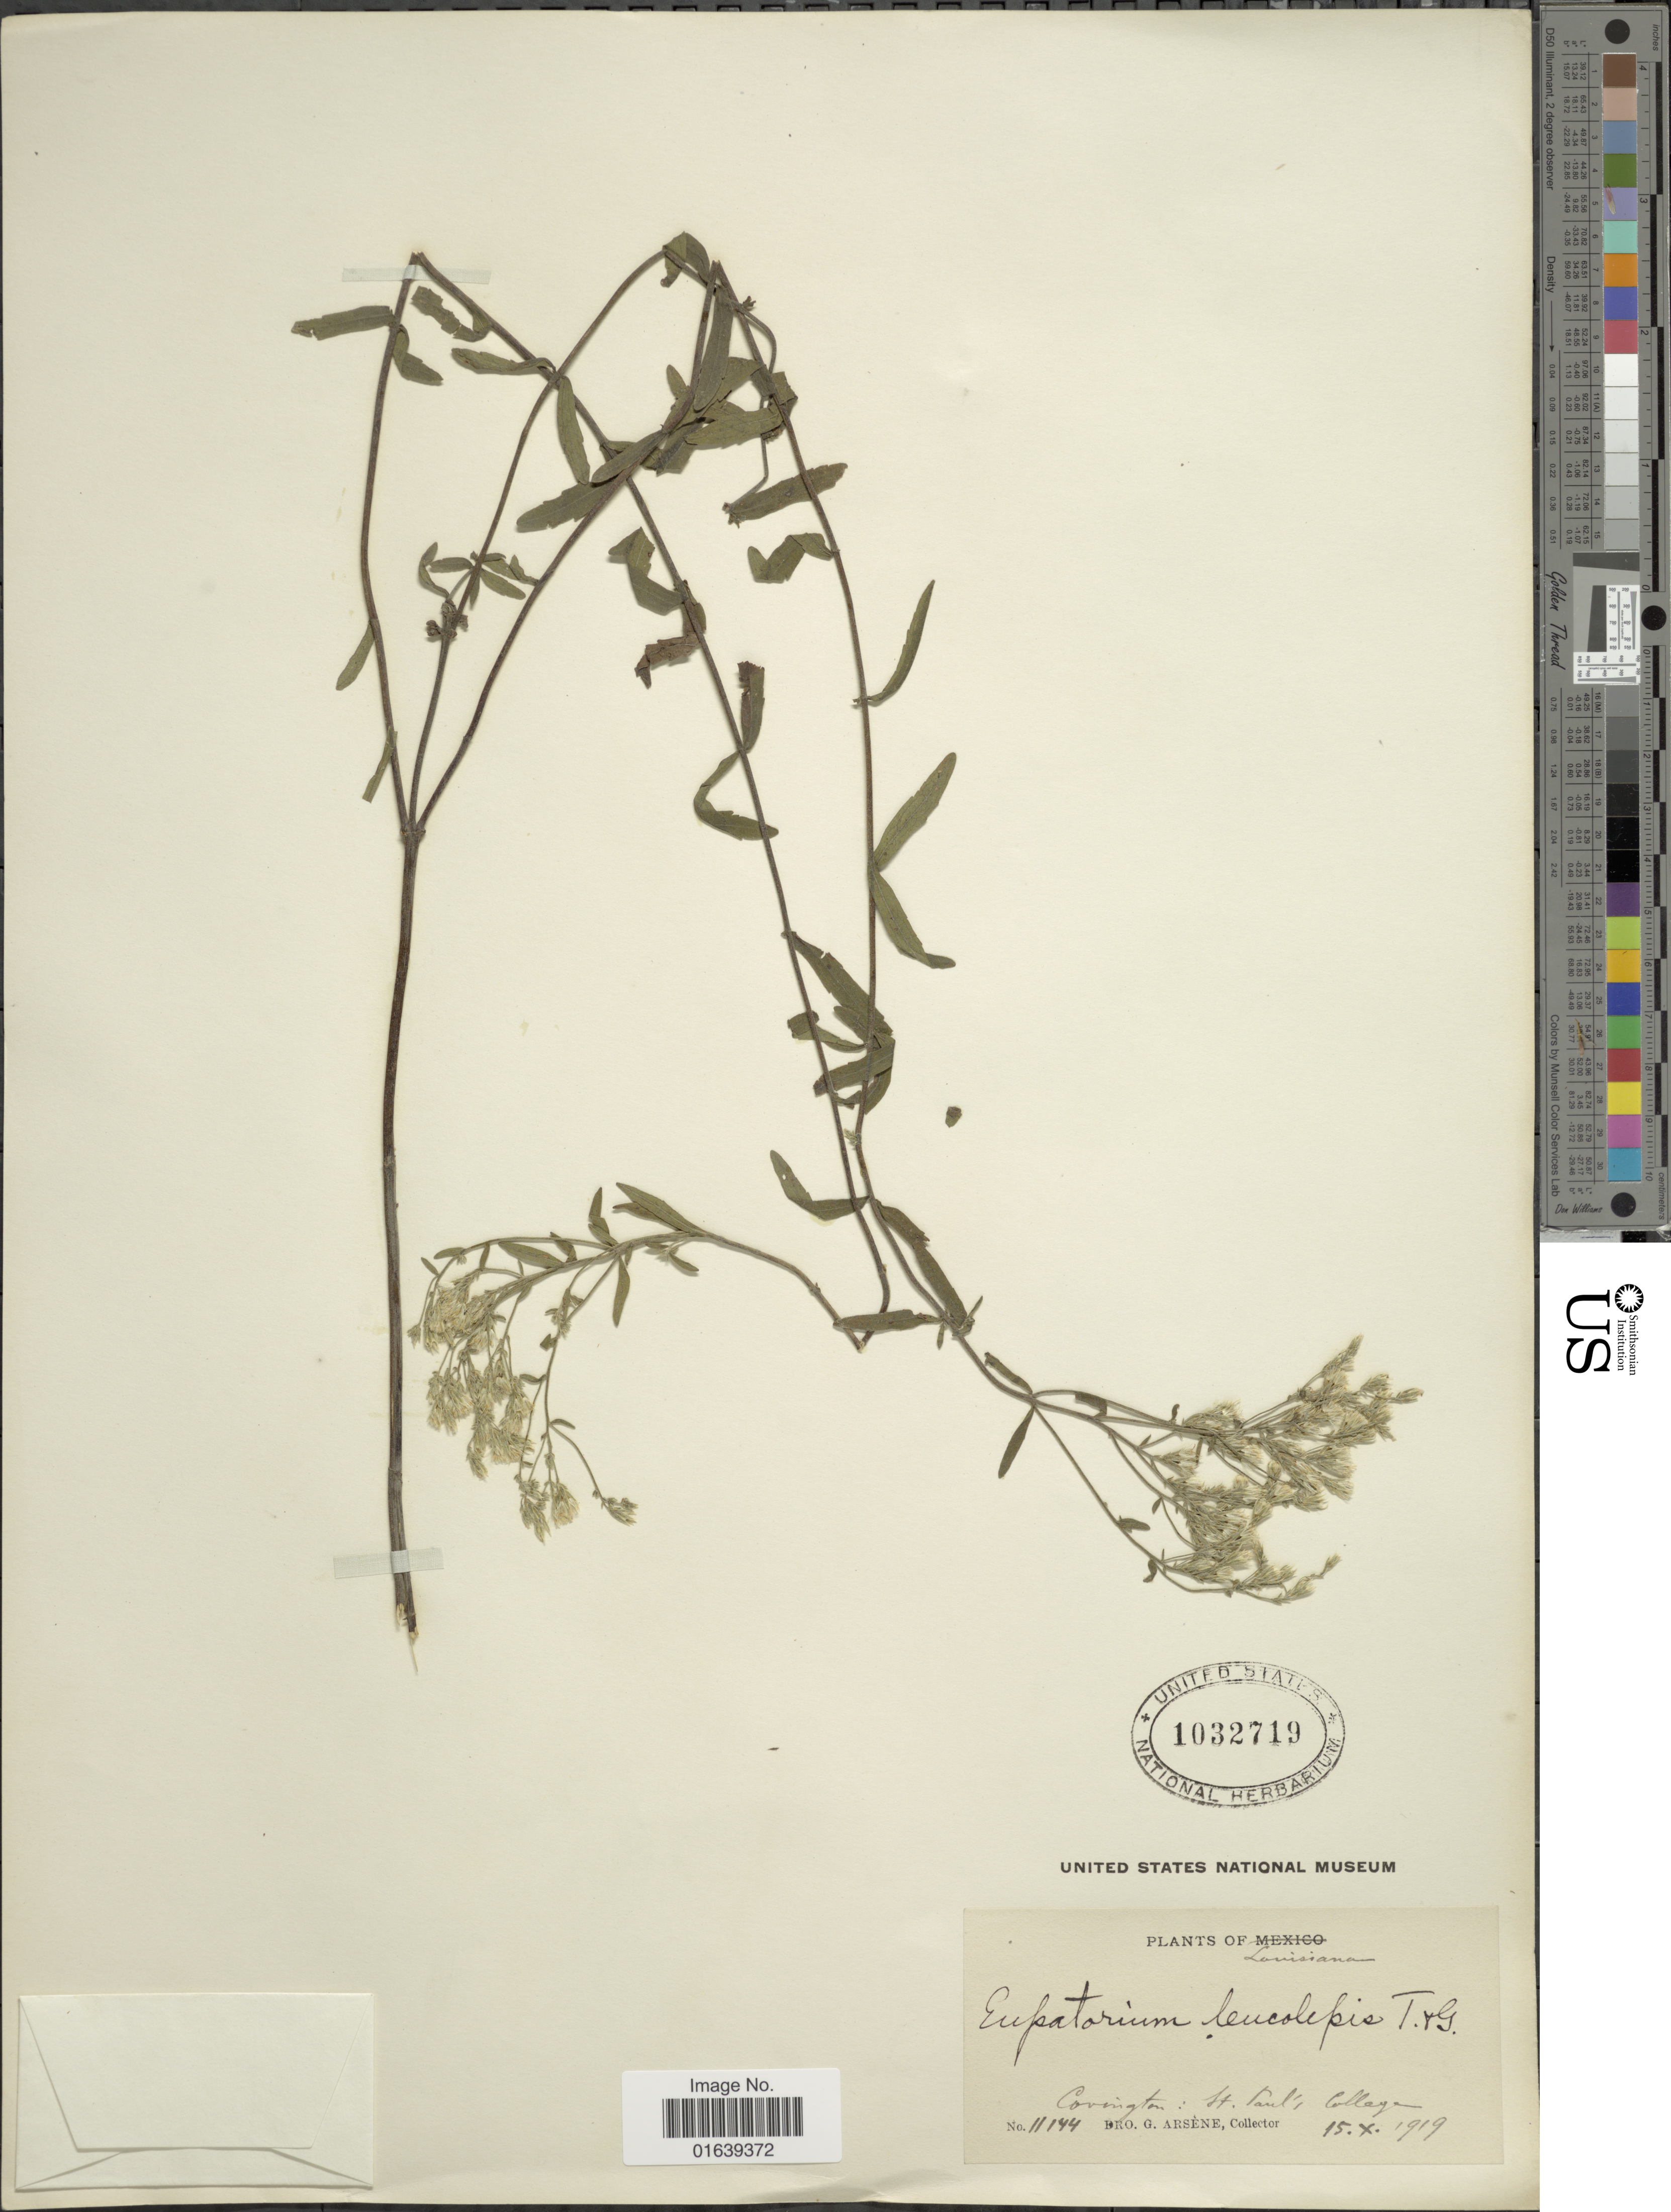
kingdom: Plantae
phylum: Tracheophyta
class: Magnoliopsida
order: Asterales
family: Asteraceae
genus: Eupatorium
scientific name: Eupatorium leucolepis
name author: (DC.) Torr. & A. Gray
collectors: Bro. G. Arsène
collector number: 11144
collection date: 1919-10-15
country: United States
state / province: Louisiana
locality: Louisiana. Covington: St. Paul's Collage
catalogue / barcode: US 1032719